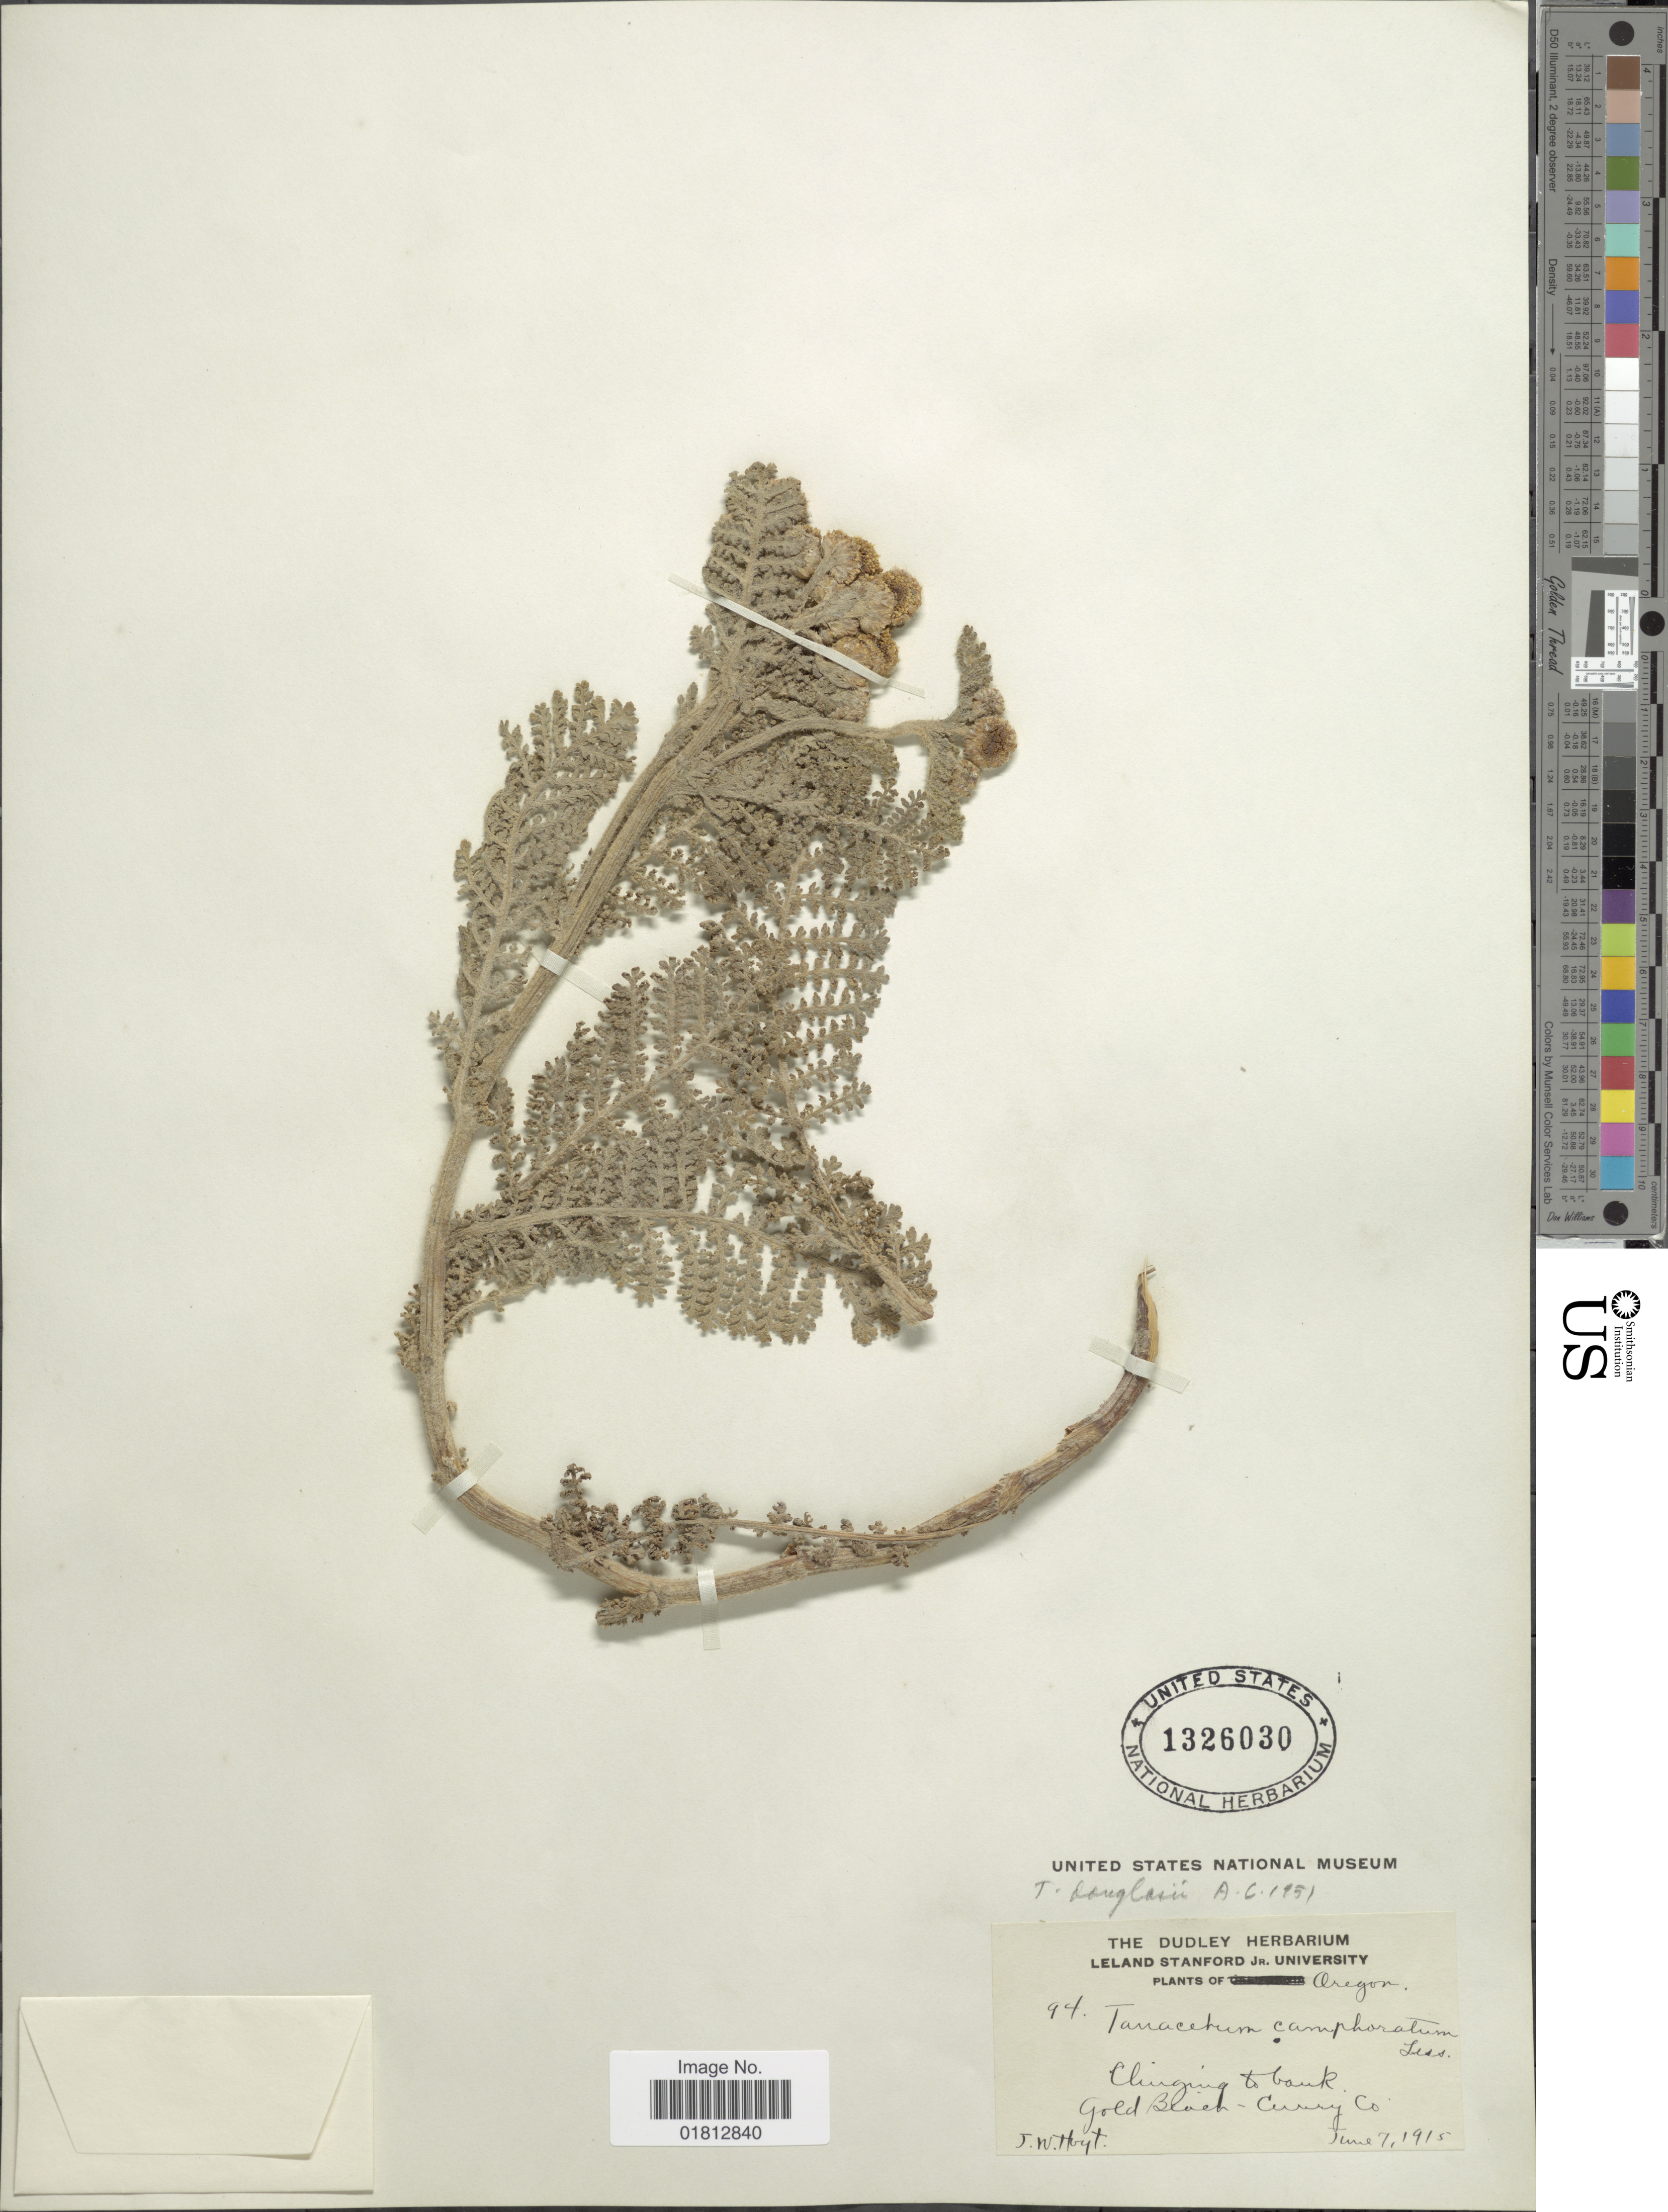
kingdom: Plantae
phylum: Tracheophyta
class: Magnoliopsida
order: Asterales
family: Asteraceae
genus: Tanacetum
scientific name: Tanacetum douglasii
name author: DC.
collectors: J. Hoyt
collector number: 94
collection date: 1915-06-07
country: United States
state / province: Oregon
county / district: Curry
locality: Clinging to bank, Gold Beach-Curry Co.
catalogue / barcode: US 1326030